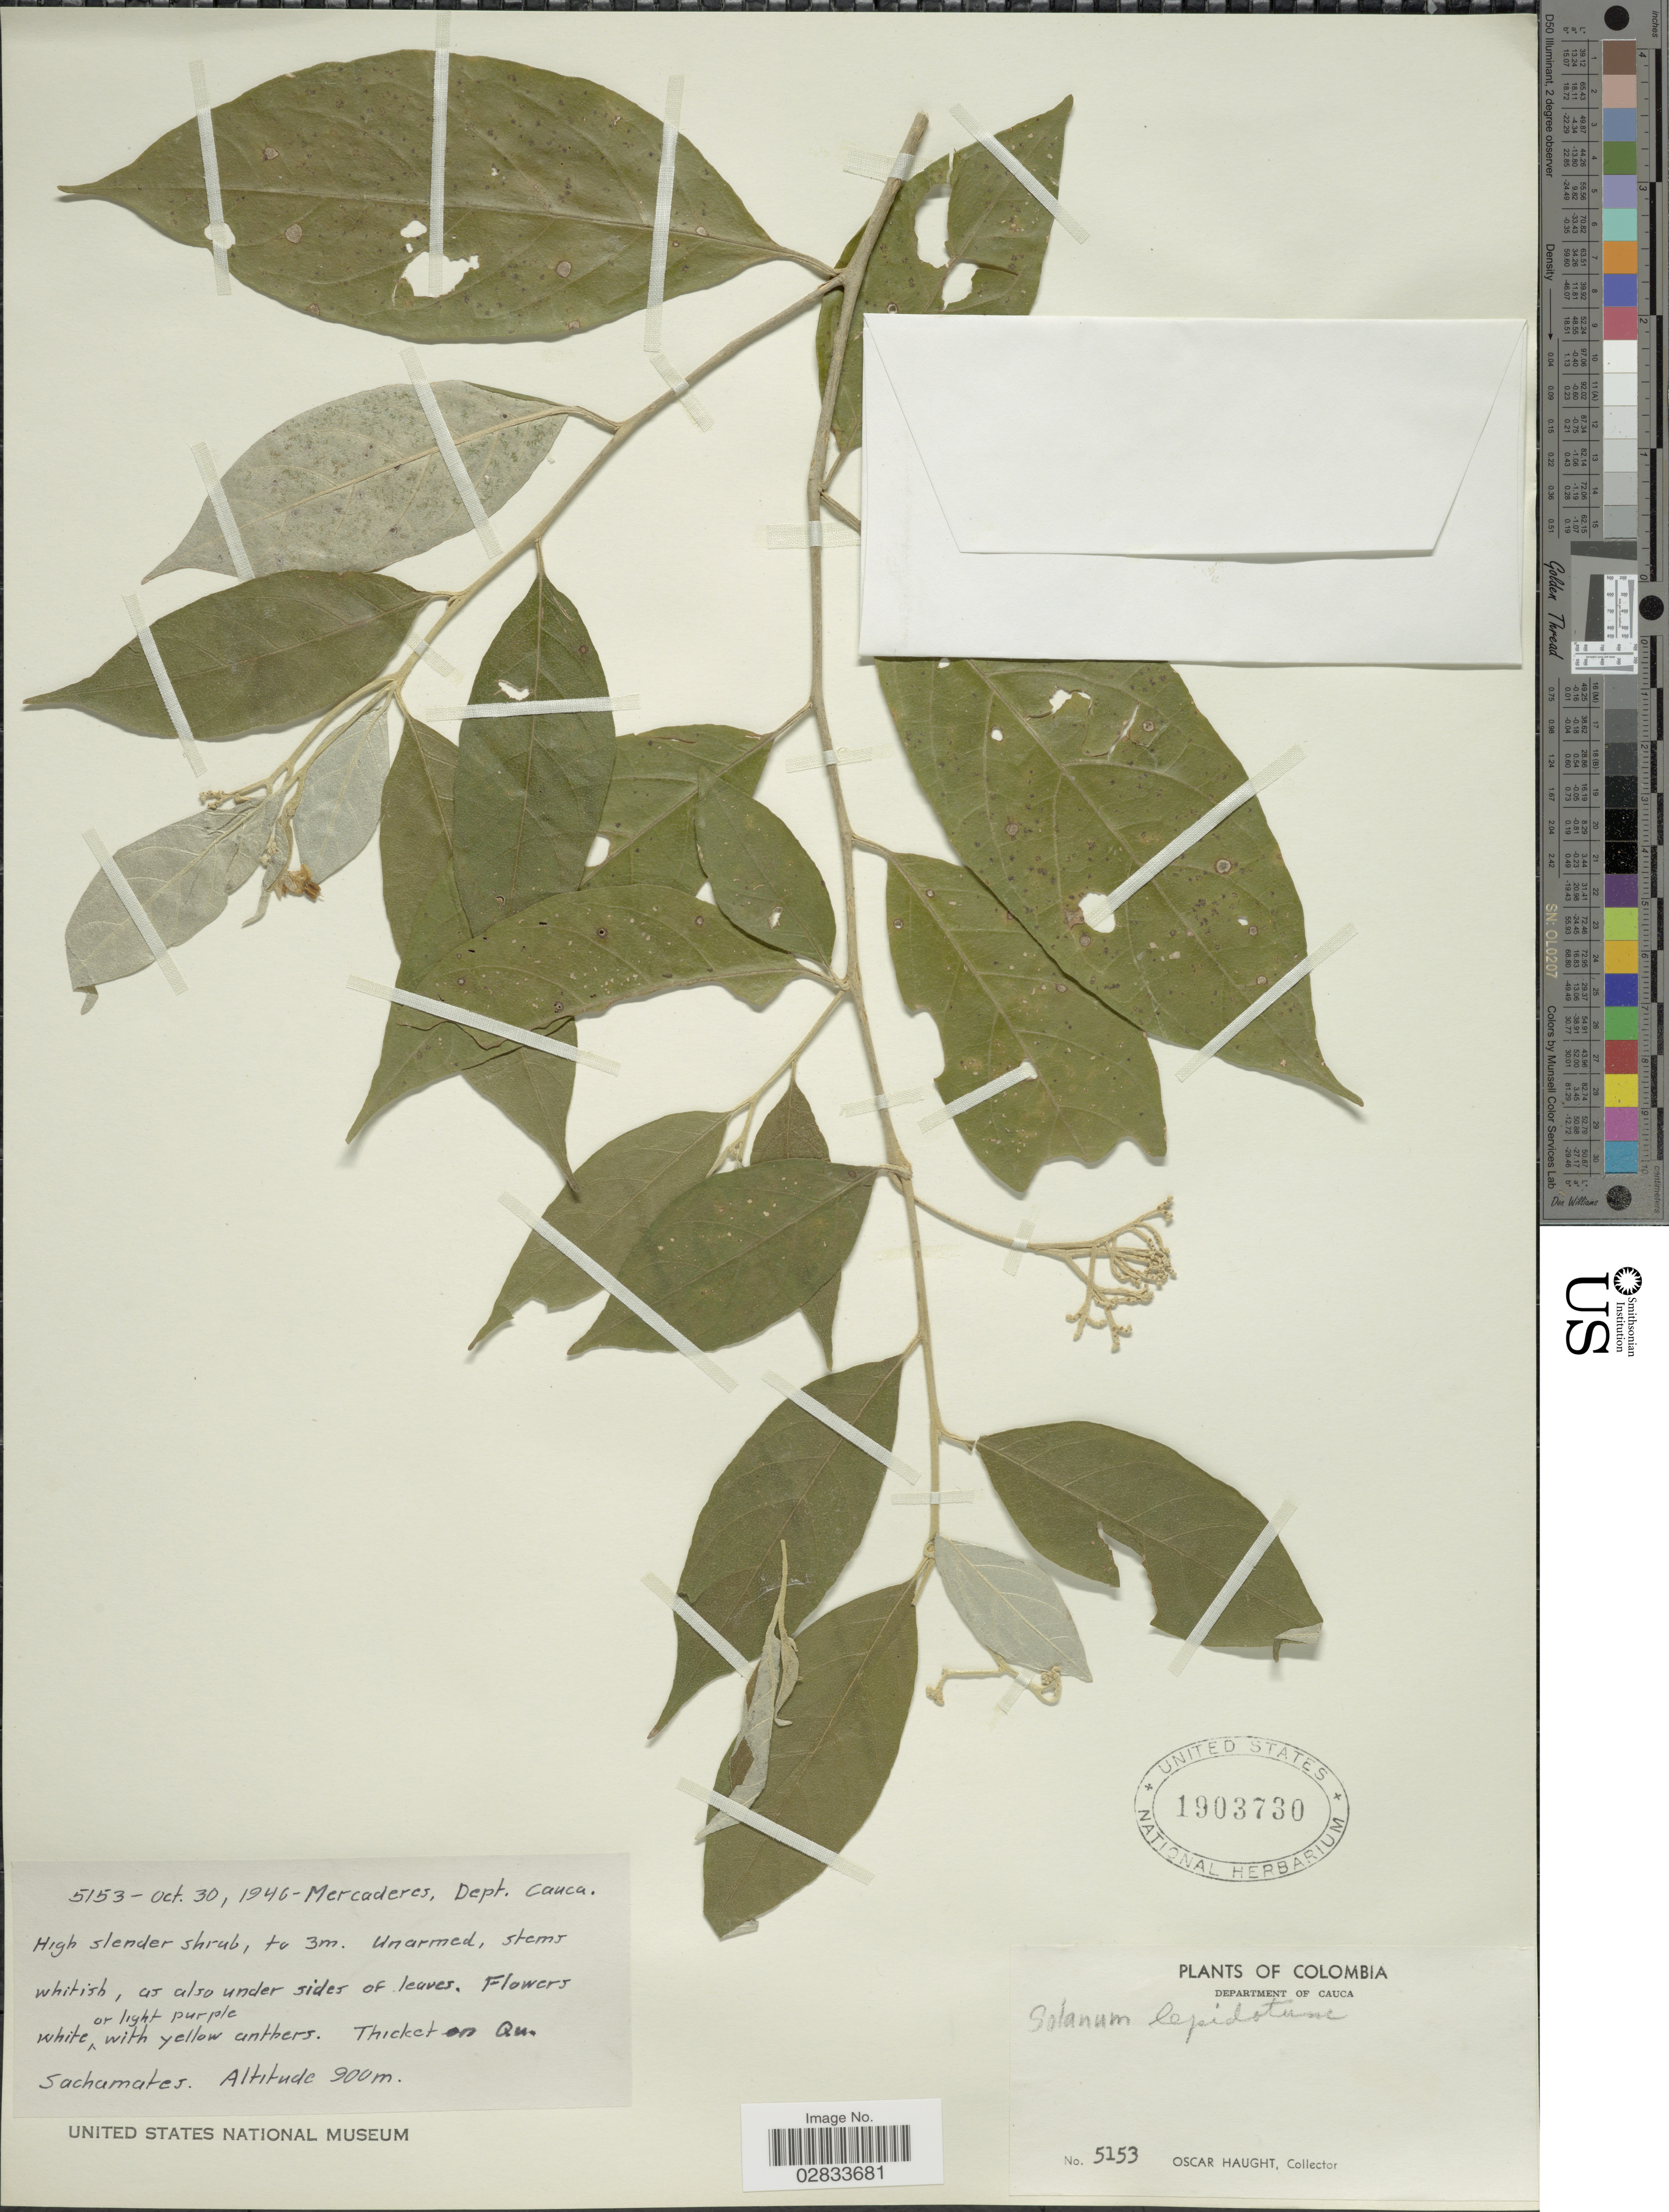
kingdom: Plantae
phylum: Tracheophyta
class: Magnoliopsida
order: Solanales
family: Solanaceae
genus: Solanum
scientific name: Solanum lepidotum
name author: Humb. & Bonpl. ex Dunal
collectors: O. Haught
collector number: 5153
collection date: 1946-10-30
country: Colombia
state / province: Cauca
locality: Mercaderes, Department of Cauca, Thicket on Qu., Sachamates.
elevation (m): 900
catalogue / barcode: US 1903730